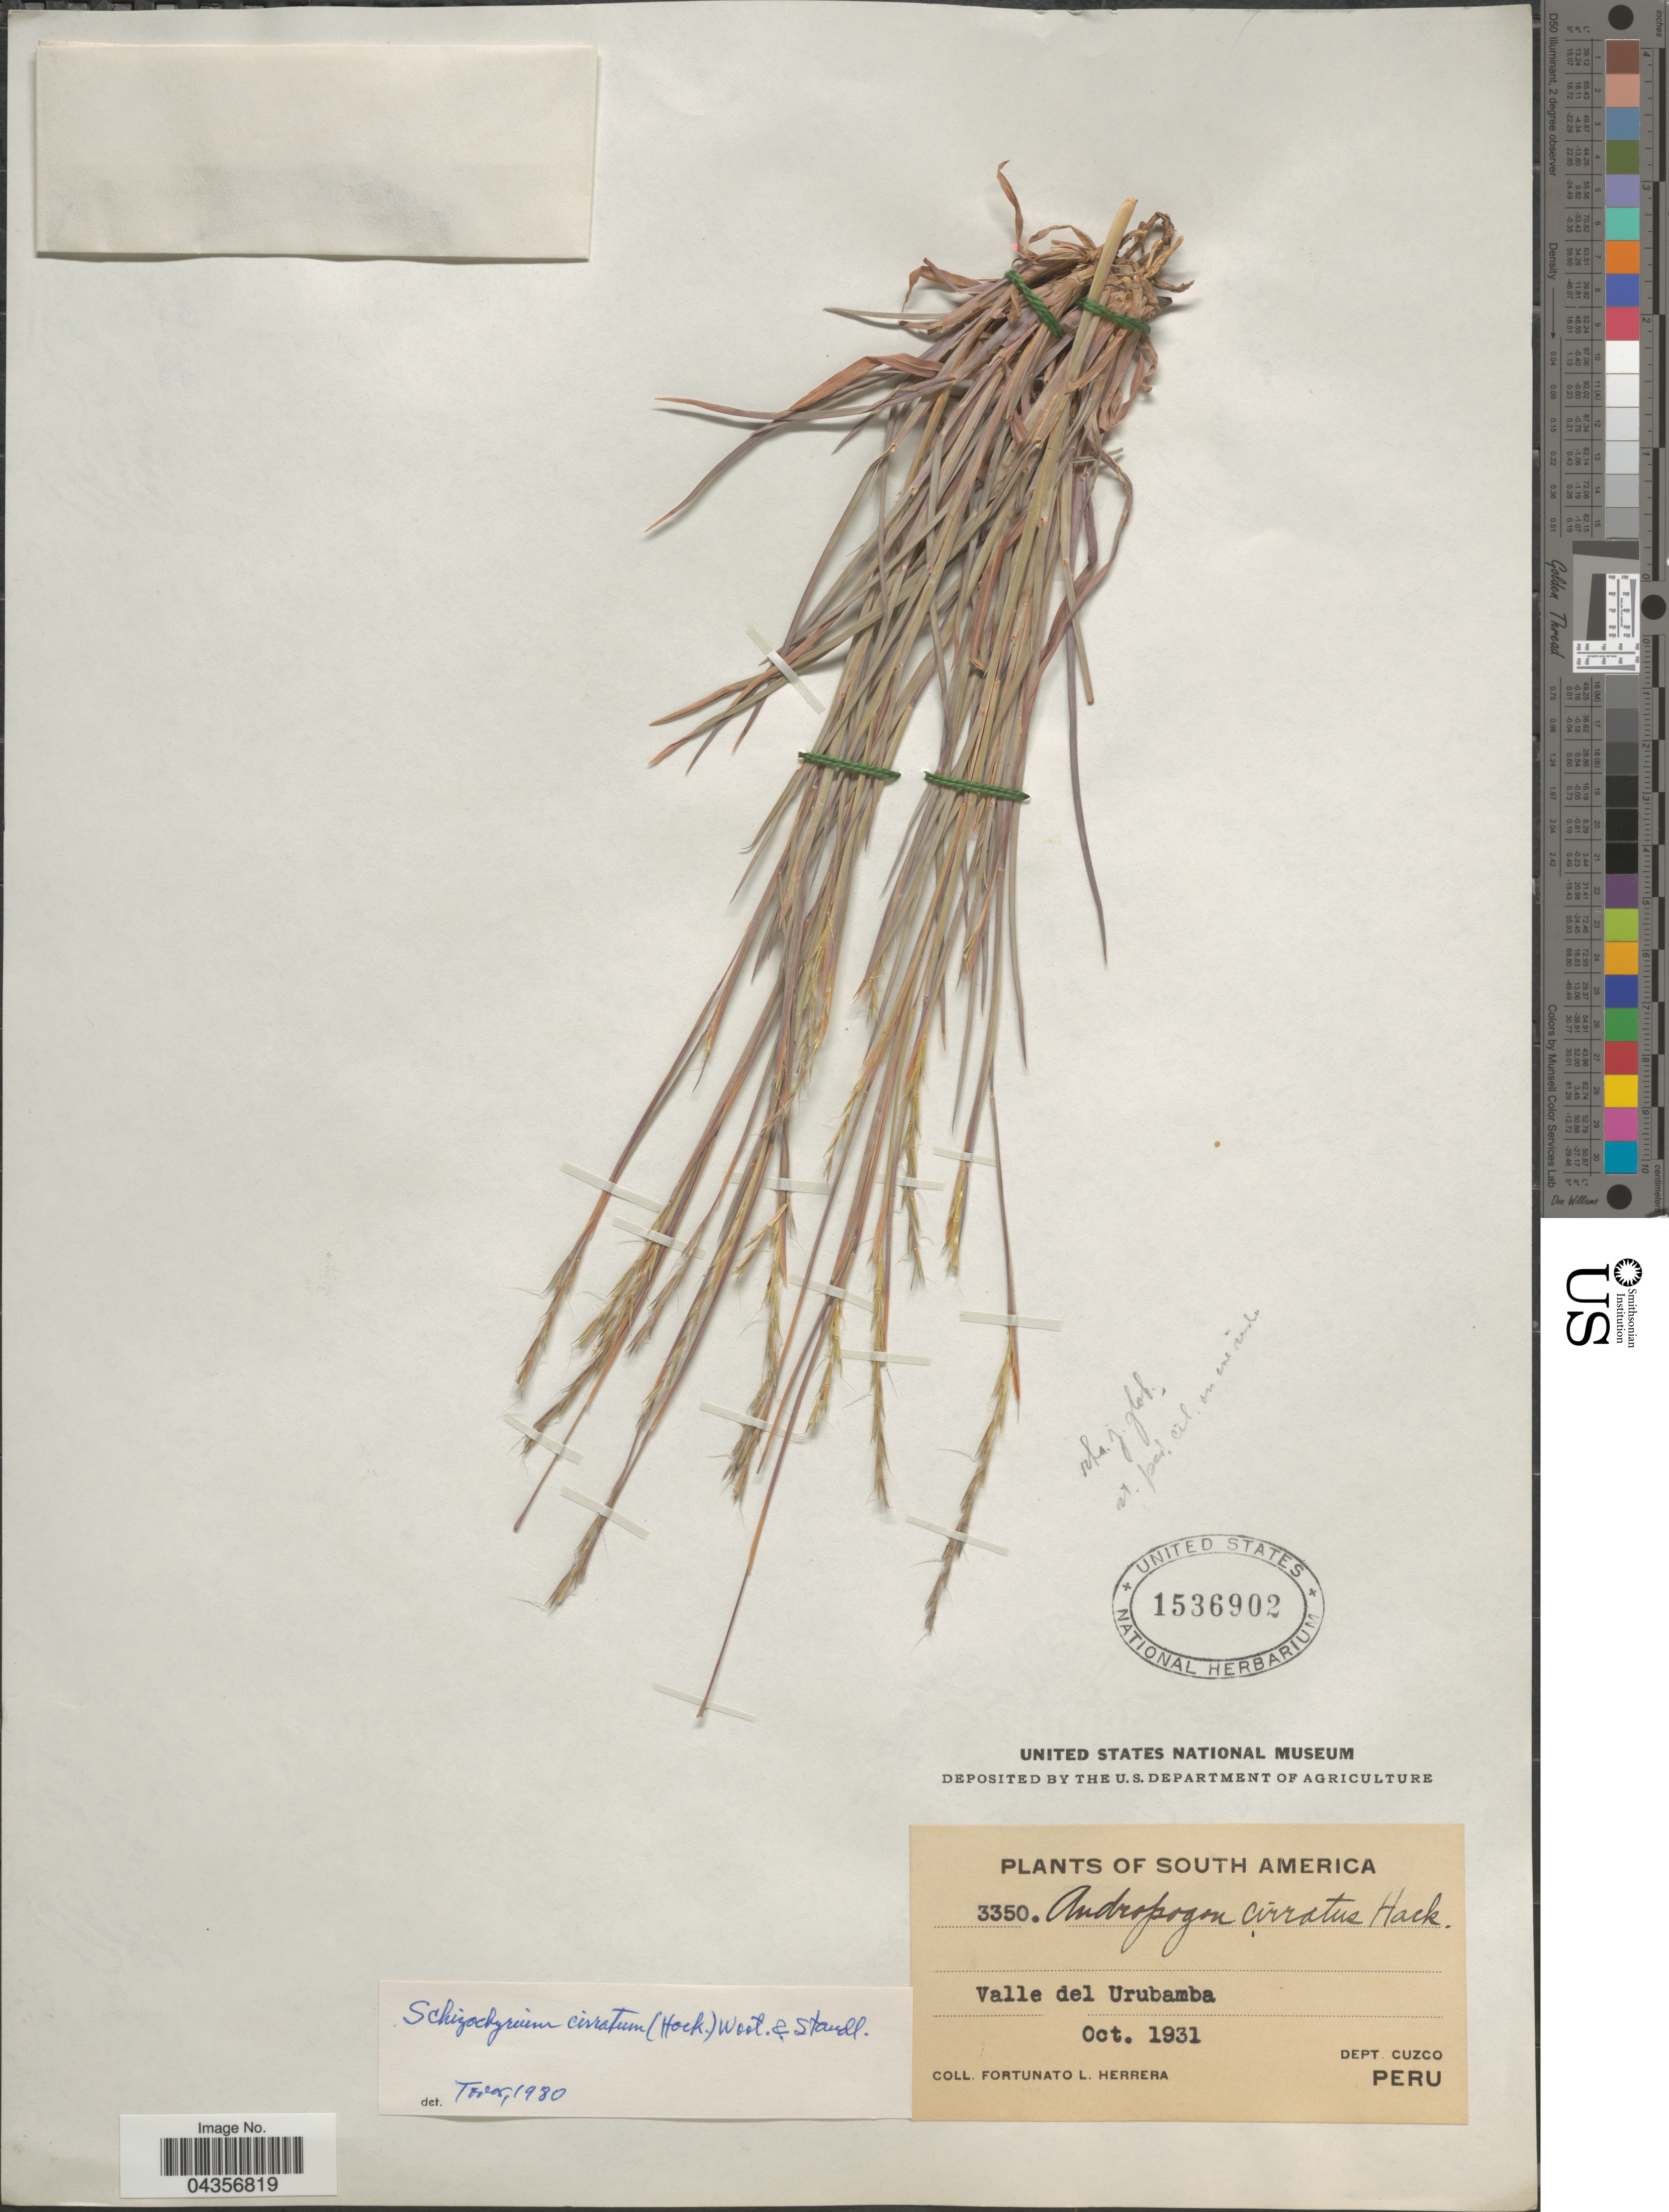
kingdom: Plantae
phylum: Tracheophyta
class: Liliopsida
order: Poales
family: Poaceae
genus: Schizachyrium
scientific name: Schizachyrium sanguineum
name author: (Retz.) Alston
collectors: F. L. Herrera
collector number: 3350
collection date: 1931-10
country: Peru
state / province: Cusco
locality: Valle del Urubamba. Dept. Cuzco.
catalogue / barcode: US 1536902